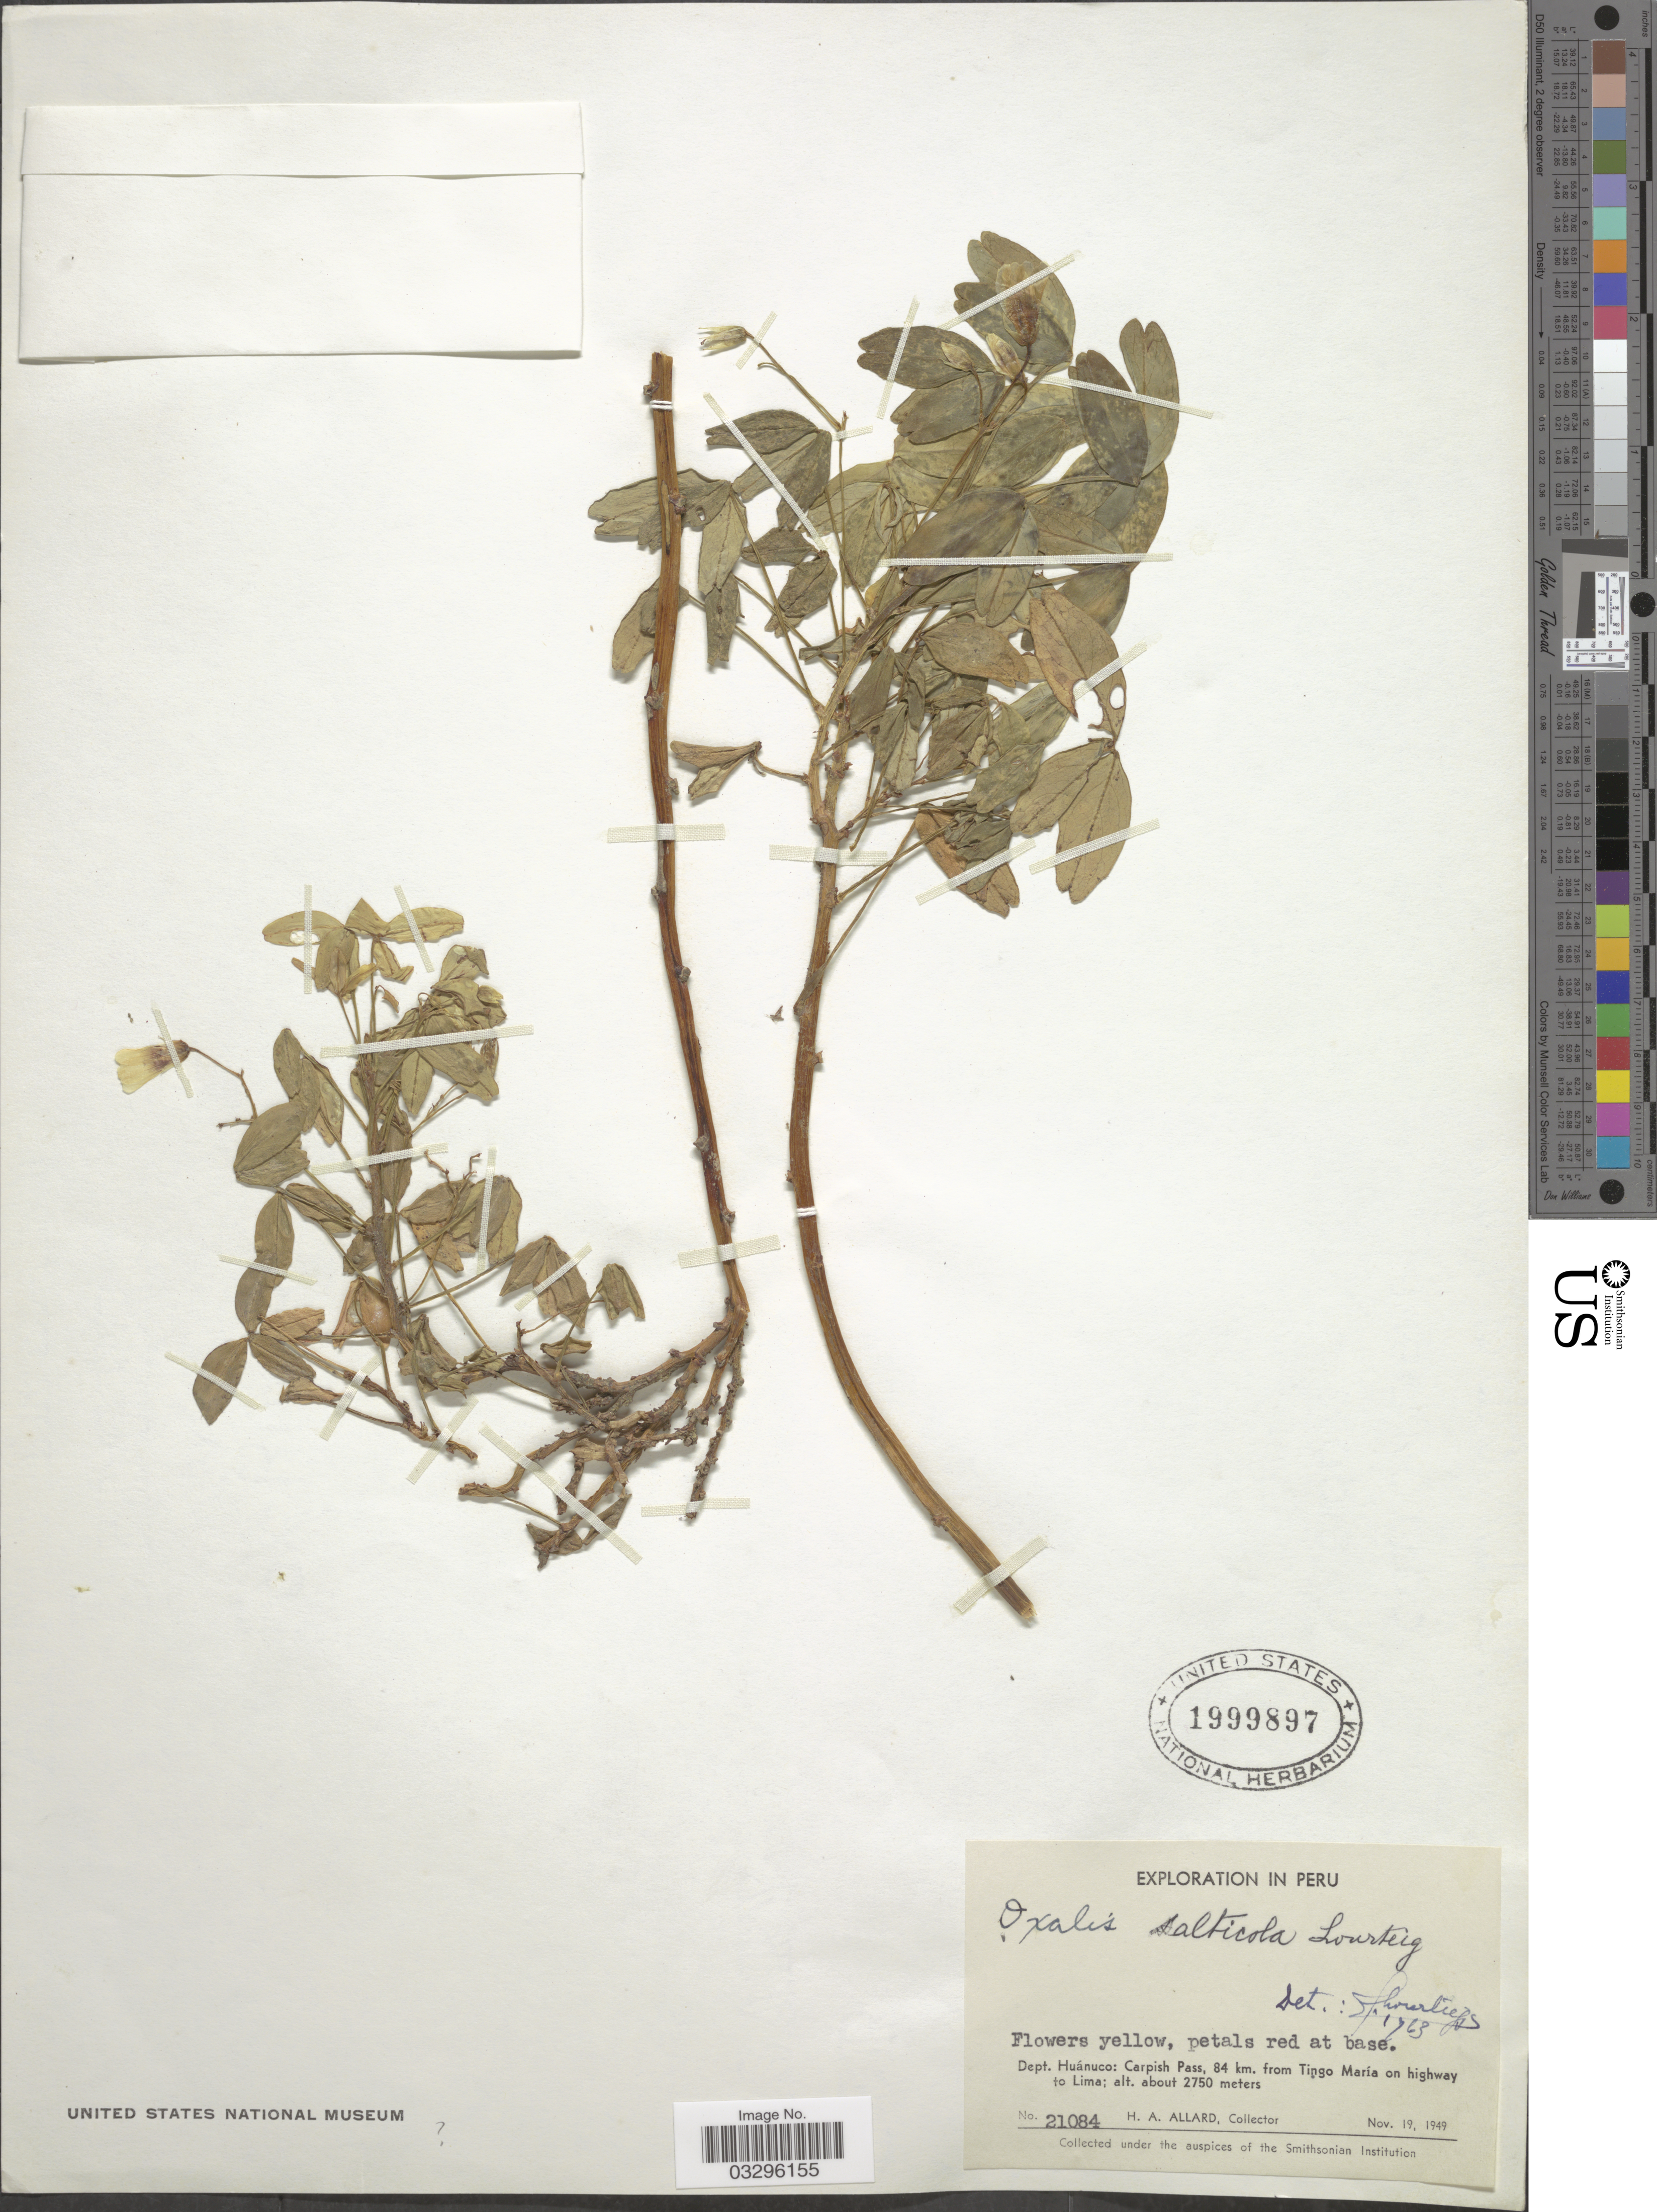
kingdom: Plantae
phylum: Tracheophyta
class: Magnoliopsida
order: Oxalidales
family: Oxalidaceae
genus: Oxalis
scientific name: Oxalis salticola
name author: Lourteig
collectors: H. A. Allard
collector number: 21084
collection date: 1949-11-19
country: Peru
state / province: Huánuco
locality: Dept. Huánuco: Carpish Pass, 84 km. from Tingo María on highway to Lima.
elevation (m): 2750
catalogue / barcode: US 1999897